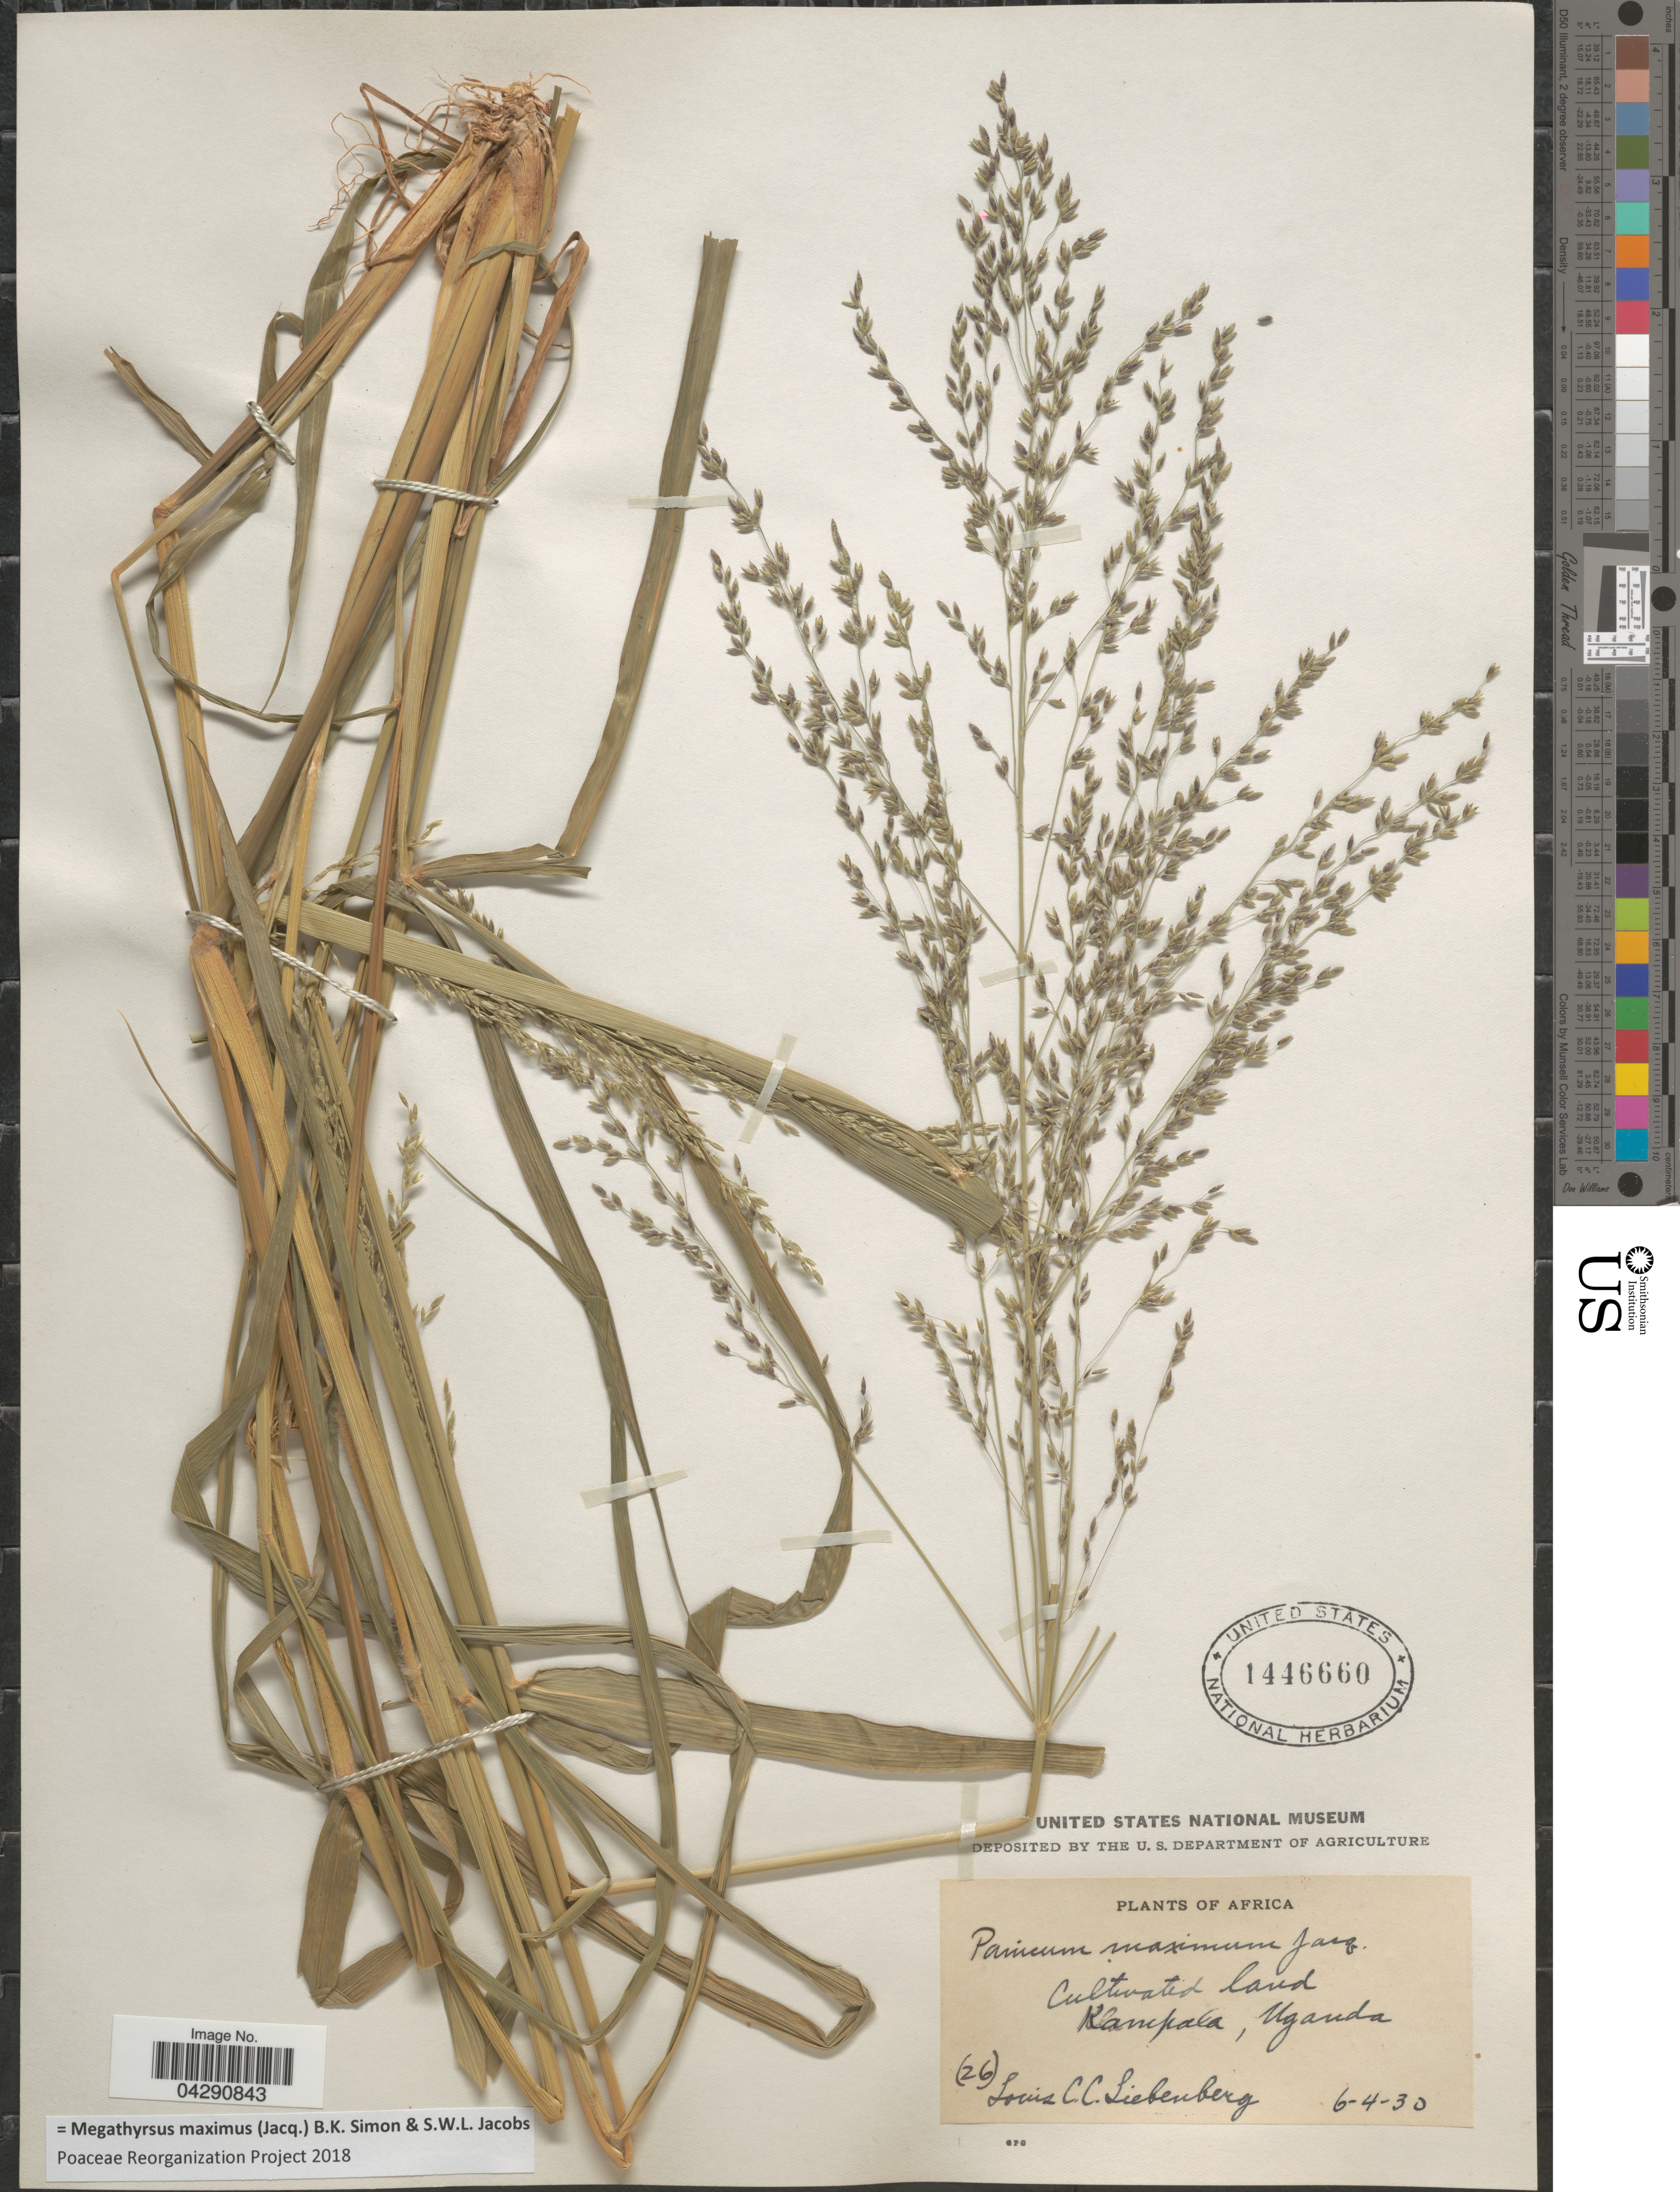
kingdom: Plantae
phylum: Tracheophyta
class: Liliopsida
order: Poales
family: Poaceae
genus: Megathyrsus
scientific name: Megathyrsus maximus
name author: (Jacq.) B.K. Simon & S.W.L. Jacobs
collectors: L. Liebenberg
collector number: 26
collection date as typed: Transcribed d/m/y: 6/4/30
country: Uganda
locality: Kampala.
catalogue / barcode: US 1446660